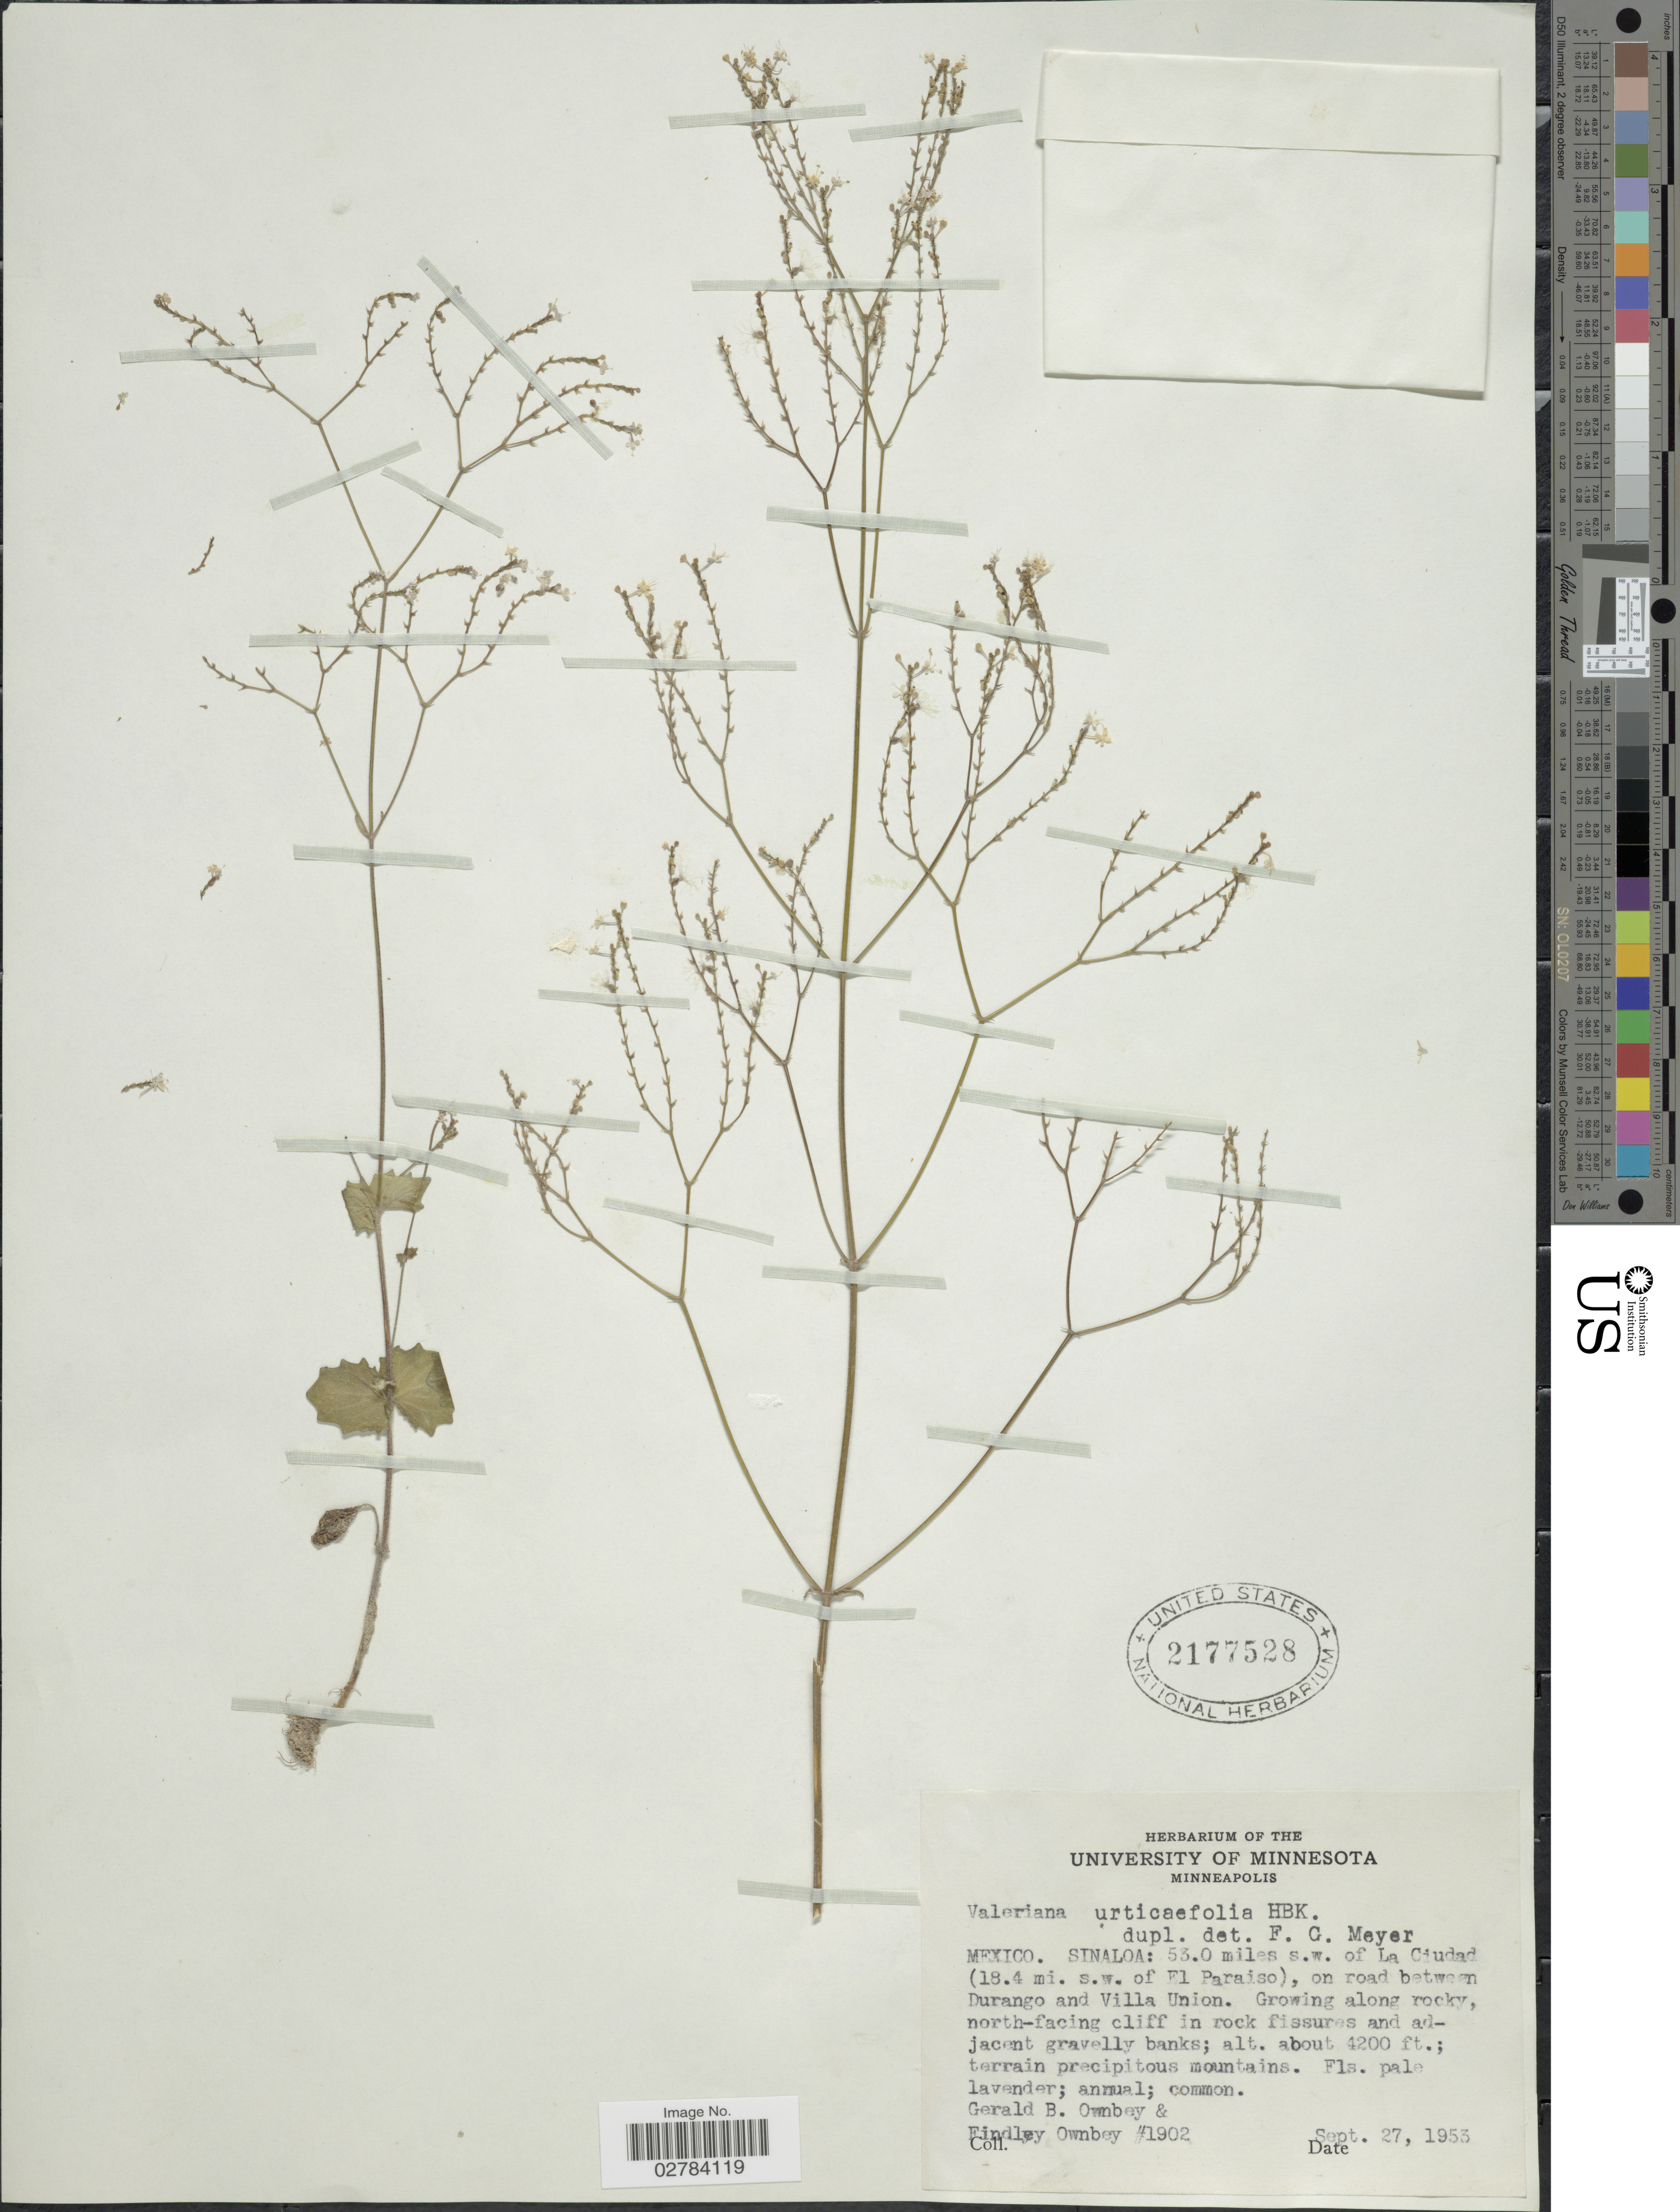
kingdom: Plantae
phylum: Tracheophyta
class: Magnoliopsida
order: Dipsacales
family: Caprifoliaceae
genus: Valeriana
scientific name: Valeriana urticaefolia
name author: Kunth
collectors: G. B. Ownbey & F. Ownbey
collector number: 1902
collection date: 1953-09-27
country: Mexico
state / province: Sinaloa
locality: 53.0 miles s.w. of La Ciudad (18.4 mi s.w. of El Paraiso), on road between Durango and Villa Union.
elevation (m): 1280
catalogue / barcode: US 2177528